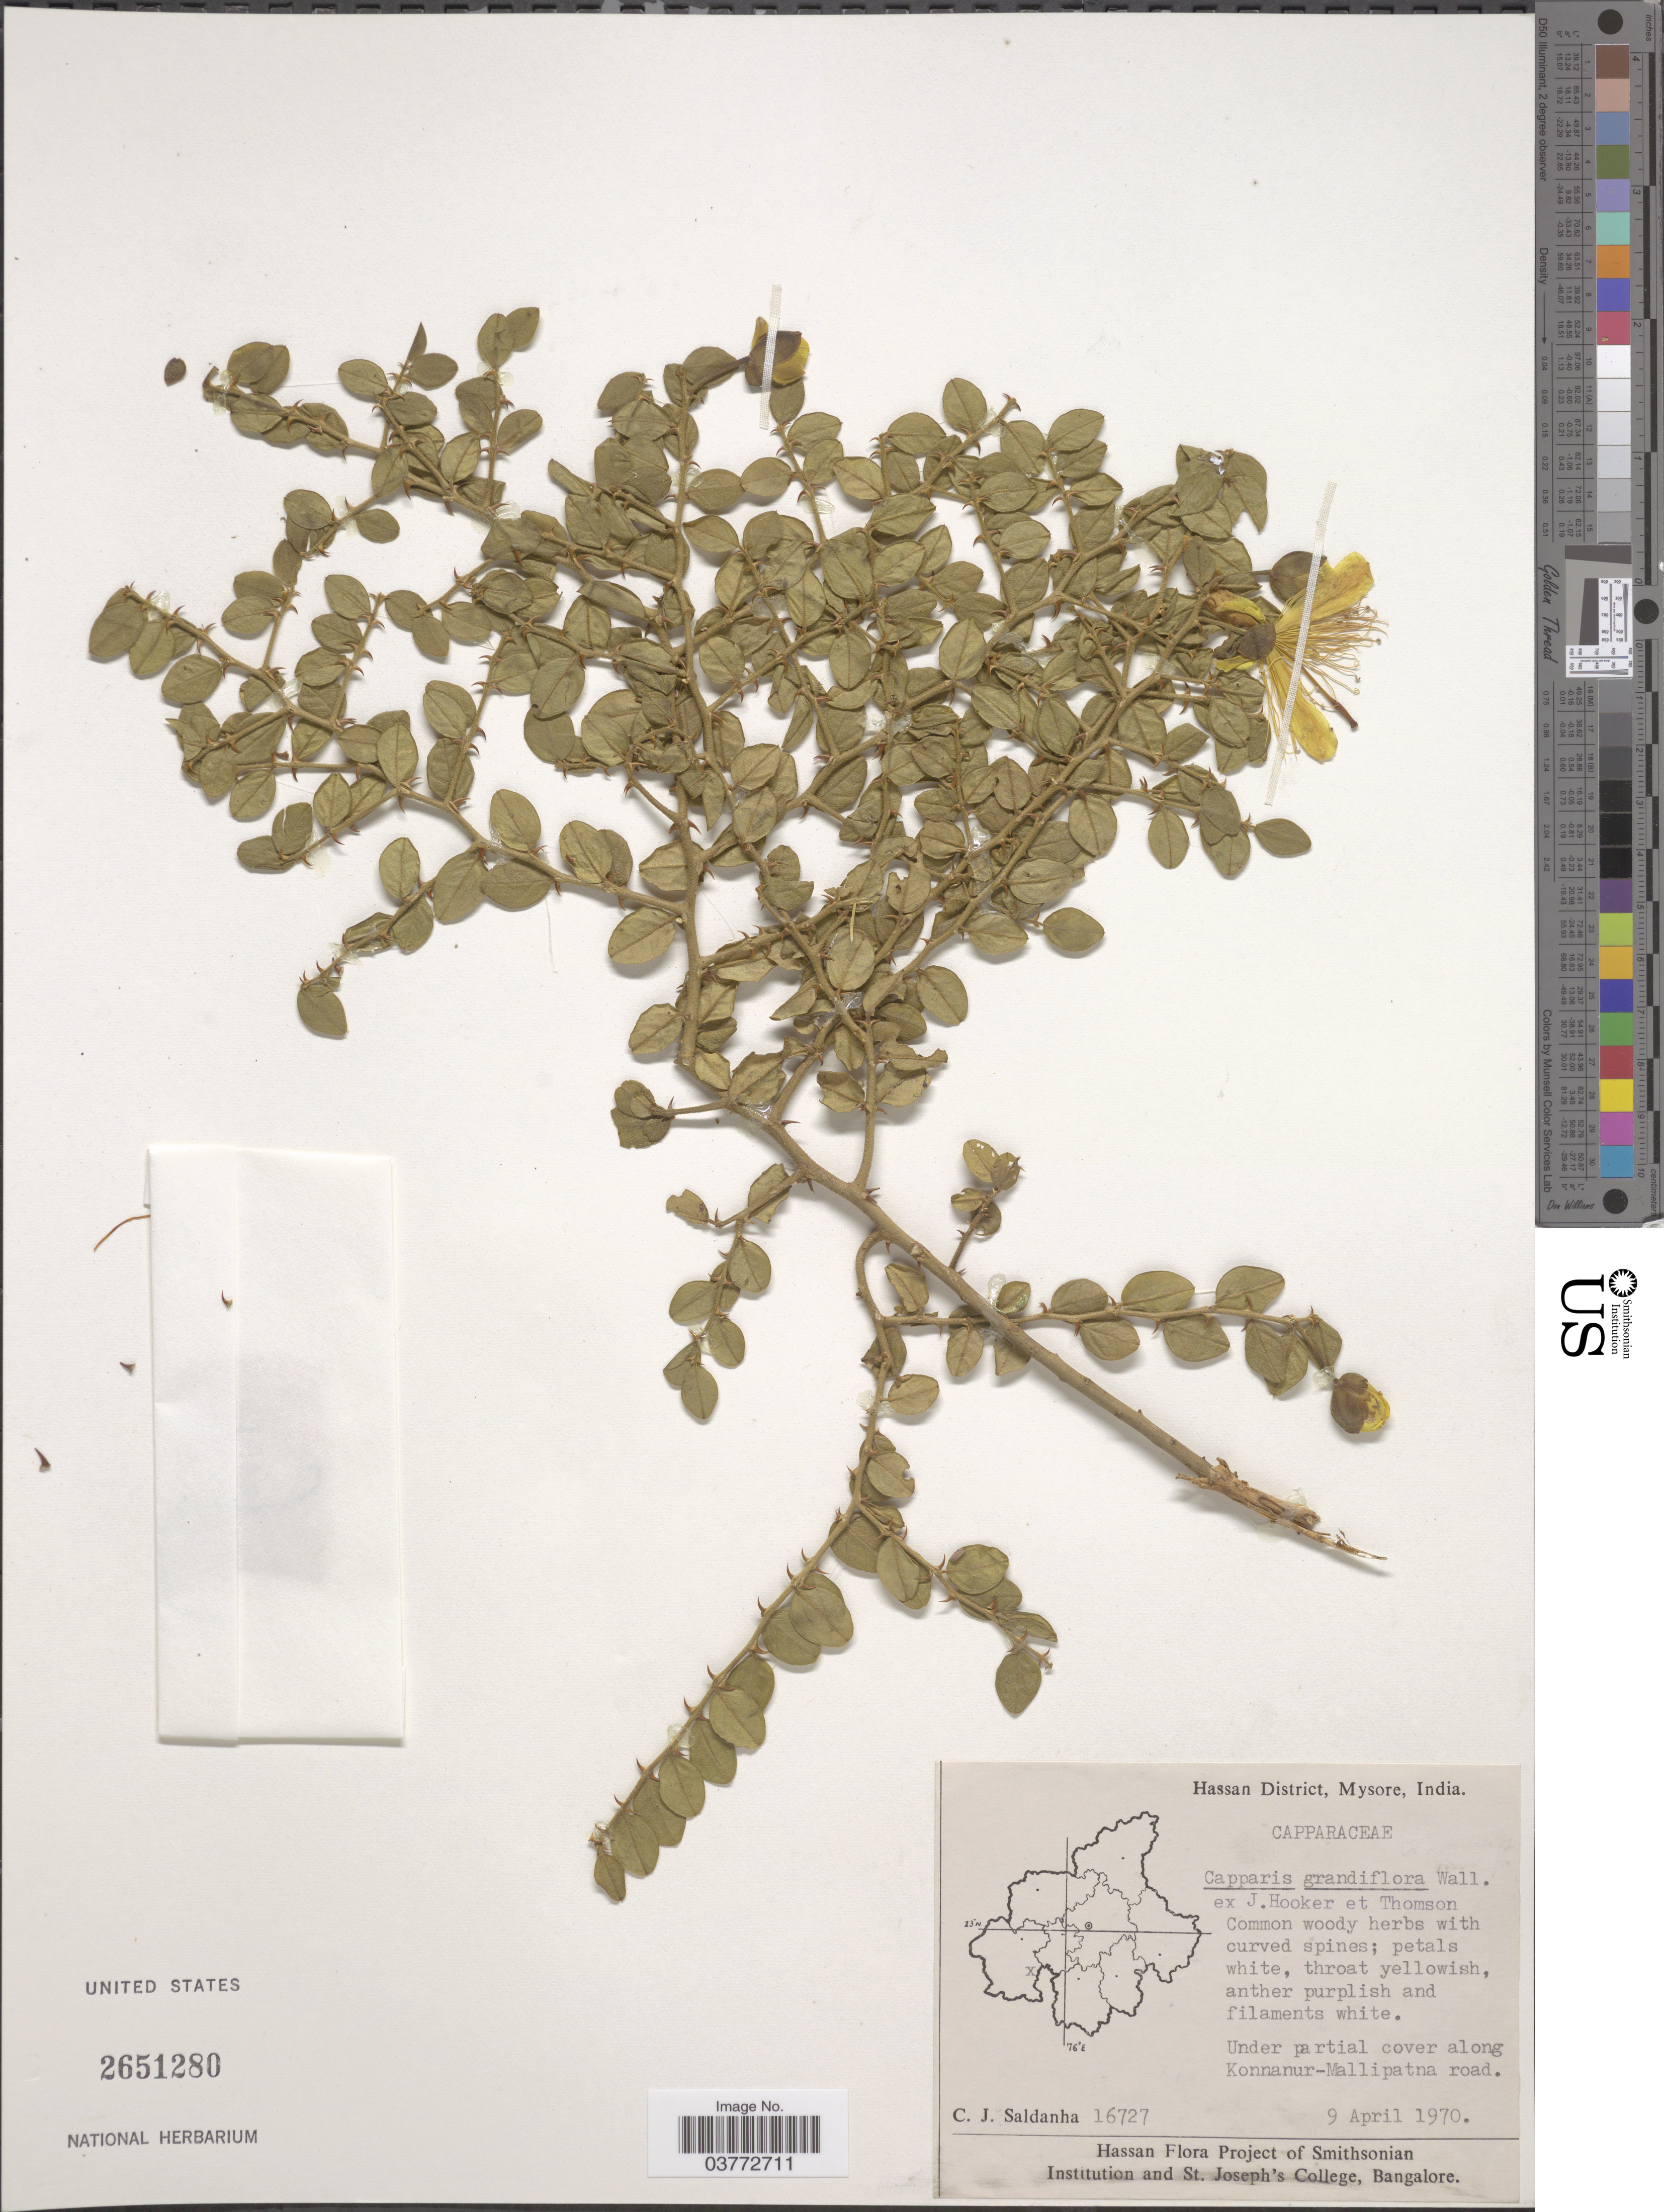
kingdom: Plantae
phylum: Tracheophyta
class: Magnoliopsida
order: Brassicales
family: Capparaceae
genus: Capparis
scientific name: Capparis grandiflora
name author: Wall. ex Hook. f. & Thomson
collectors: C. J. Saldanha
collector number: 16727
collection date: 1970-04-09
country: India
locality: Hassan District, Mysore. Under partial cover along Konnanur-Mallipatna road.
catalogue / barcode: US 2651280